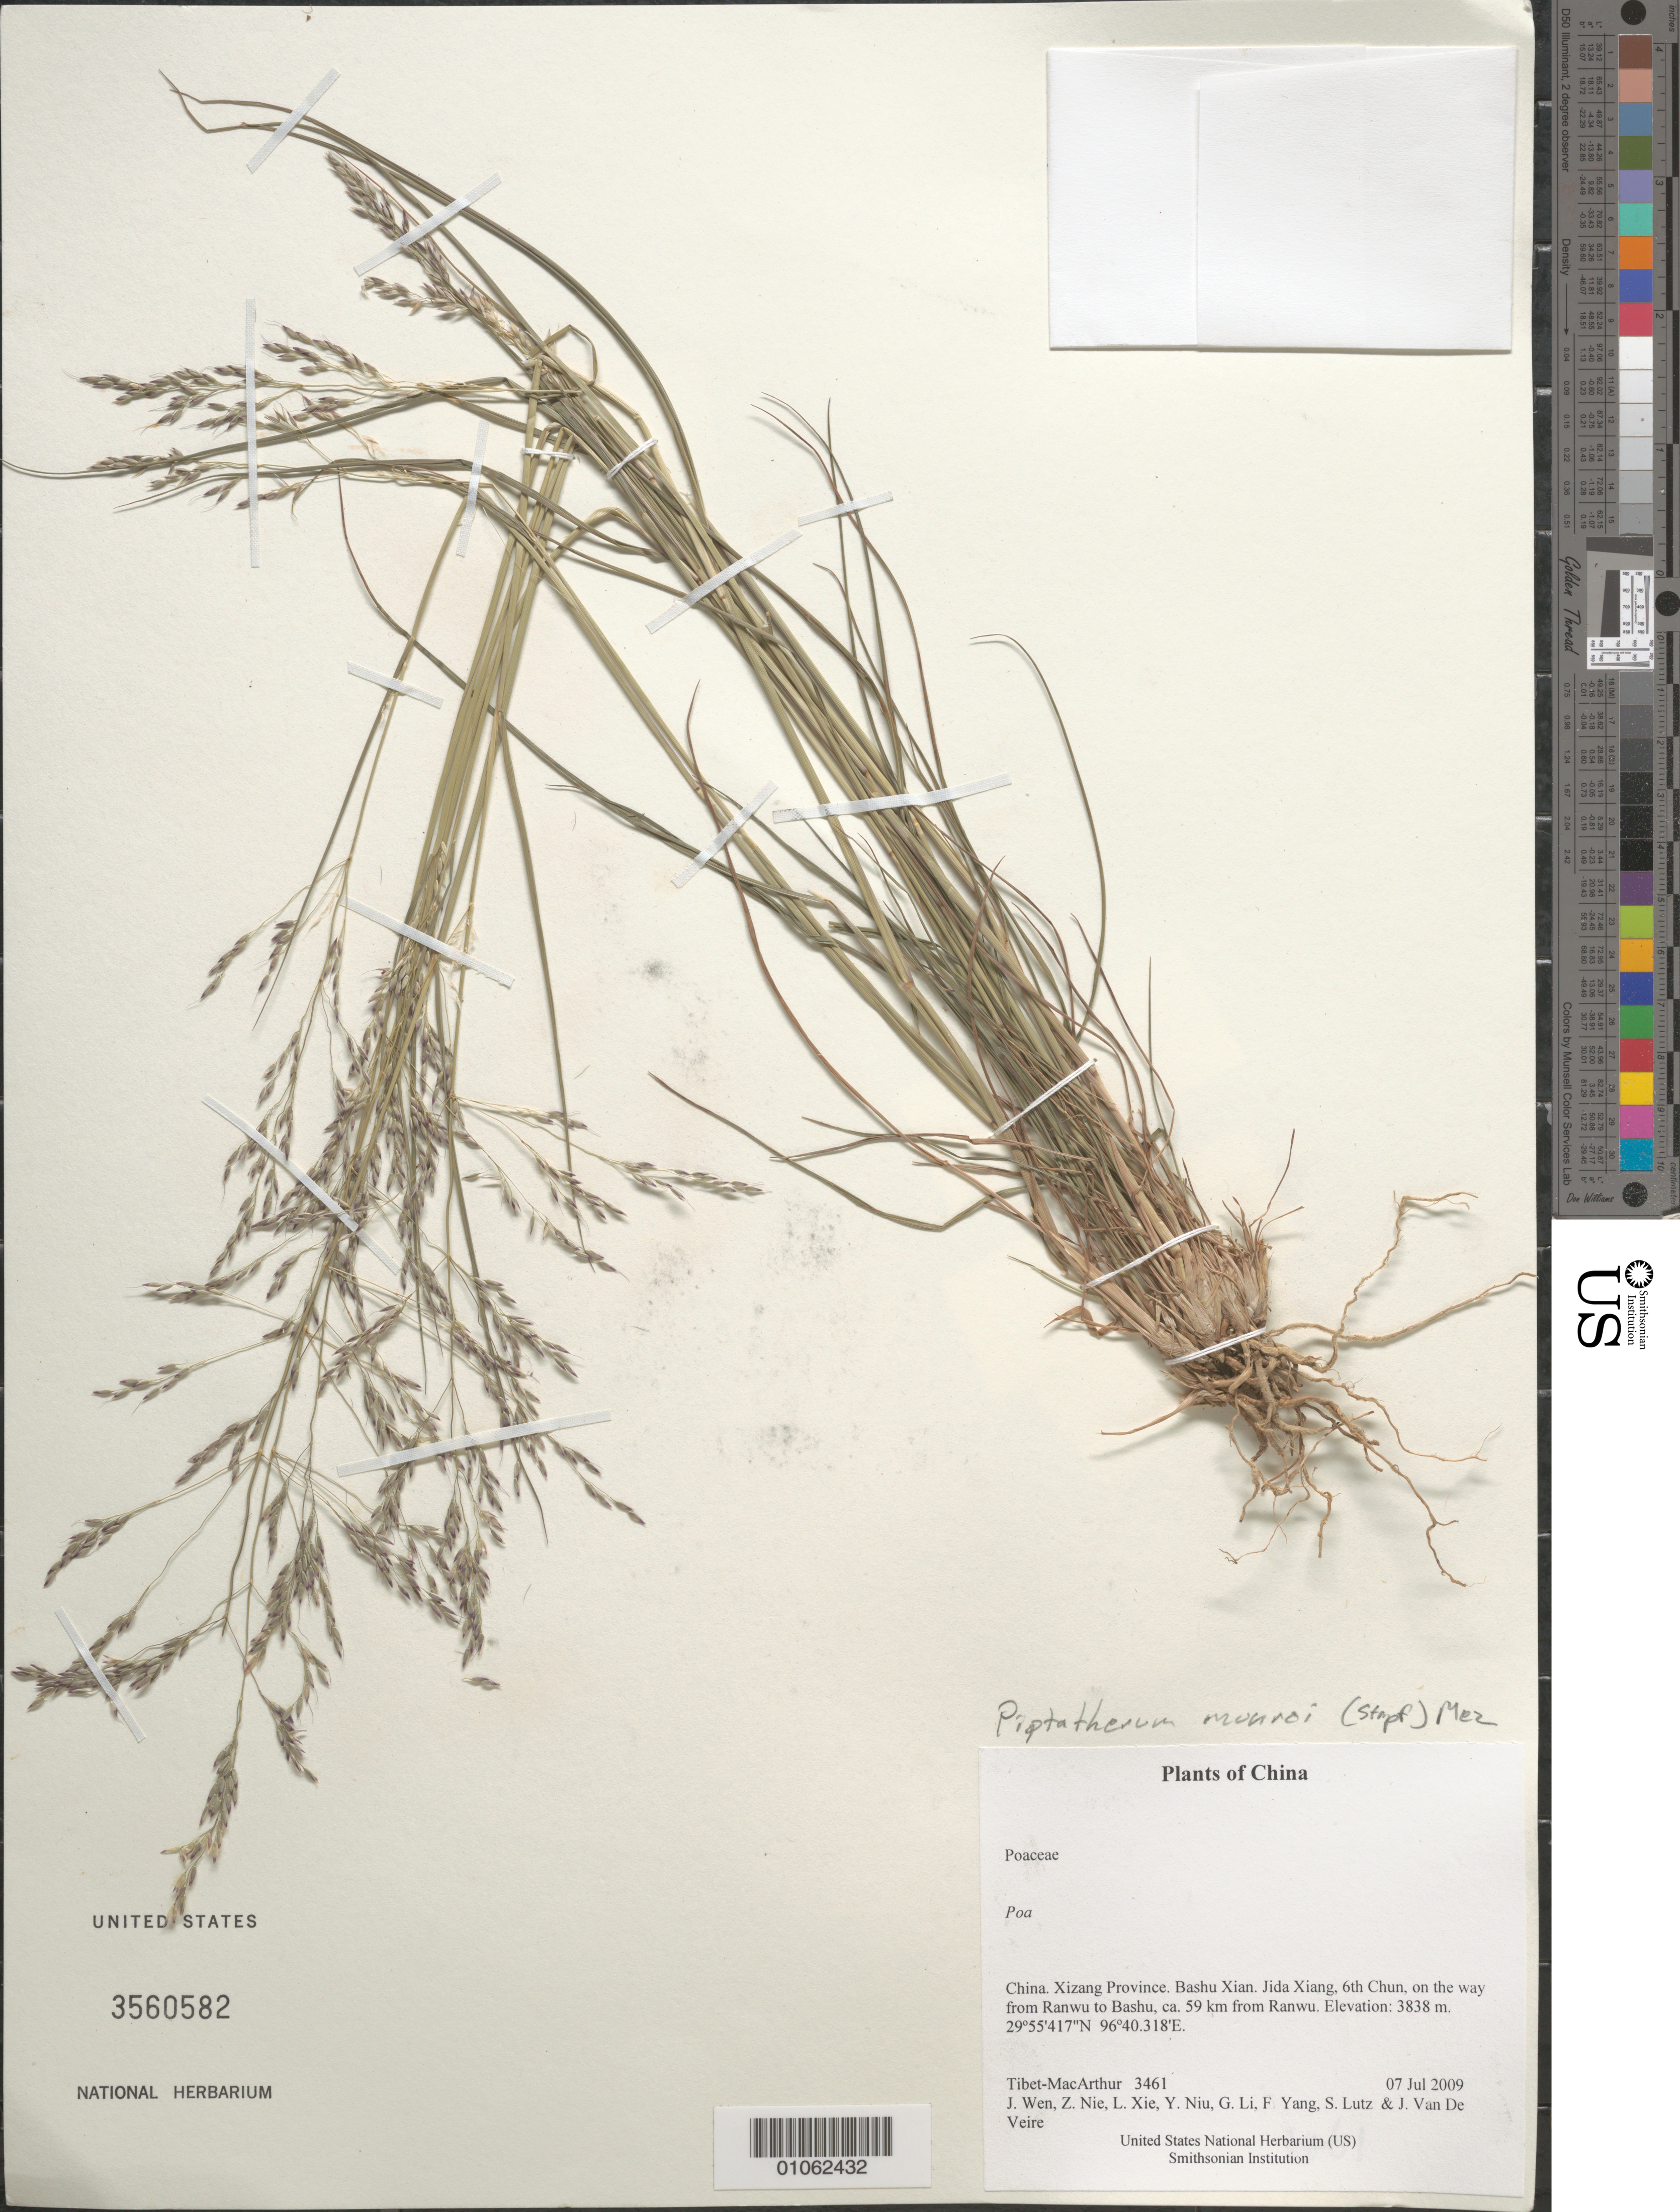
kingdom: Plantae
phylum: Tracheophyta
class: Liliopsida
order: Poales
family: Poaceae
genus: Piptatherum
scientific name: Piptatherum munroi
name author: (Stapf) Mez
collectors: Tibet-MacArthur, J. Wen, Z. Nie, L. Xie, Y. Niu, G. Li, F. Yang, S. Lutz & J. Van De Veire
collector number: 3461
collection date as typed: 07 Jul 2009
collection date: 2009-07-07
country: China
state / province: Xizang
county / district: Bashu Xian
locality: Jida Xiang, 6th Chun, on the way from Ranwu to Bashu, ca. 59 km from Ranwu.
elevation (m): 3838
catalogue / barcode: US 3560582